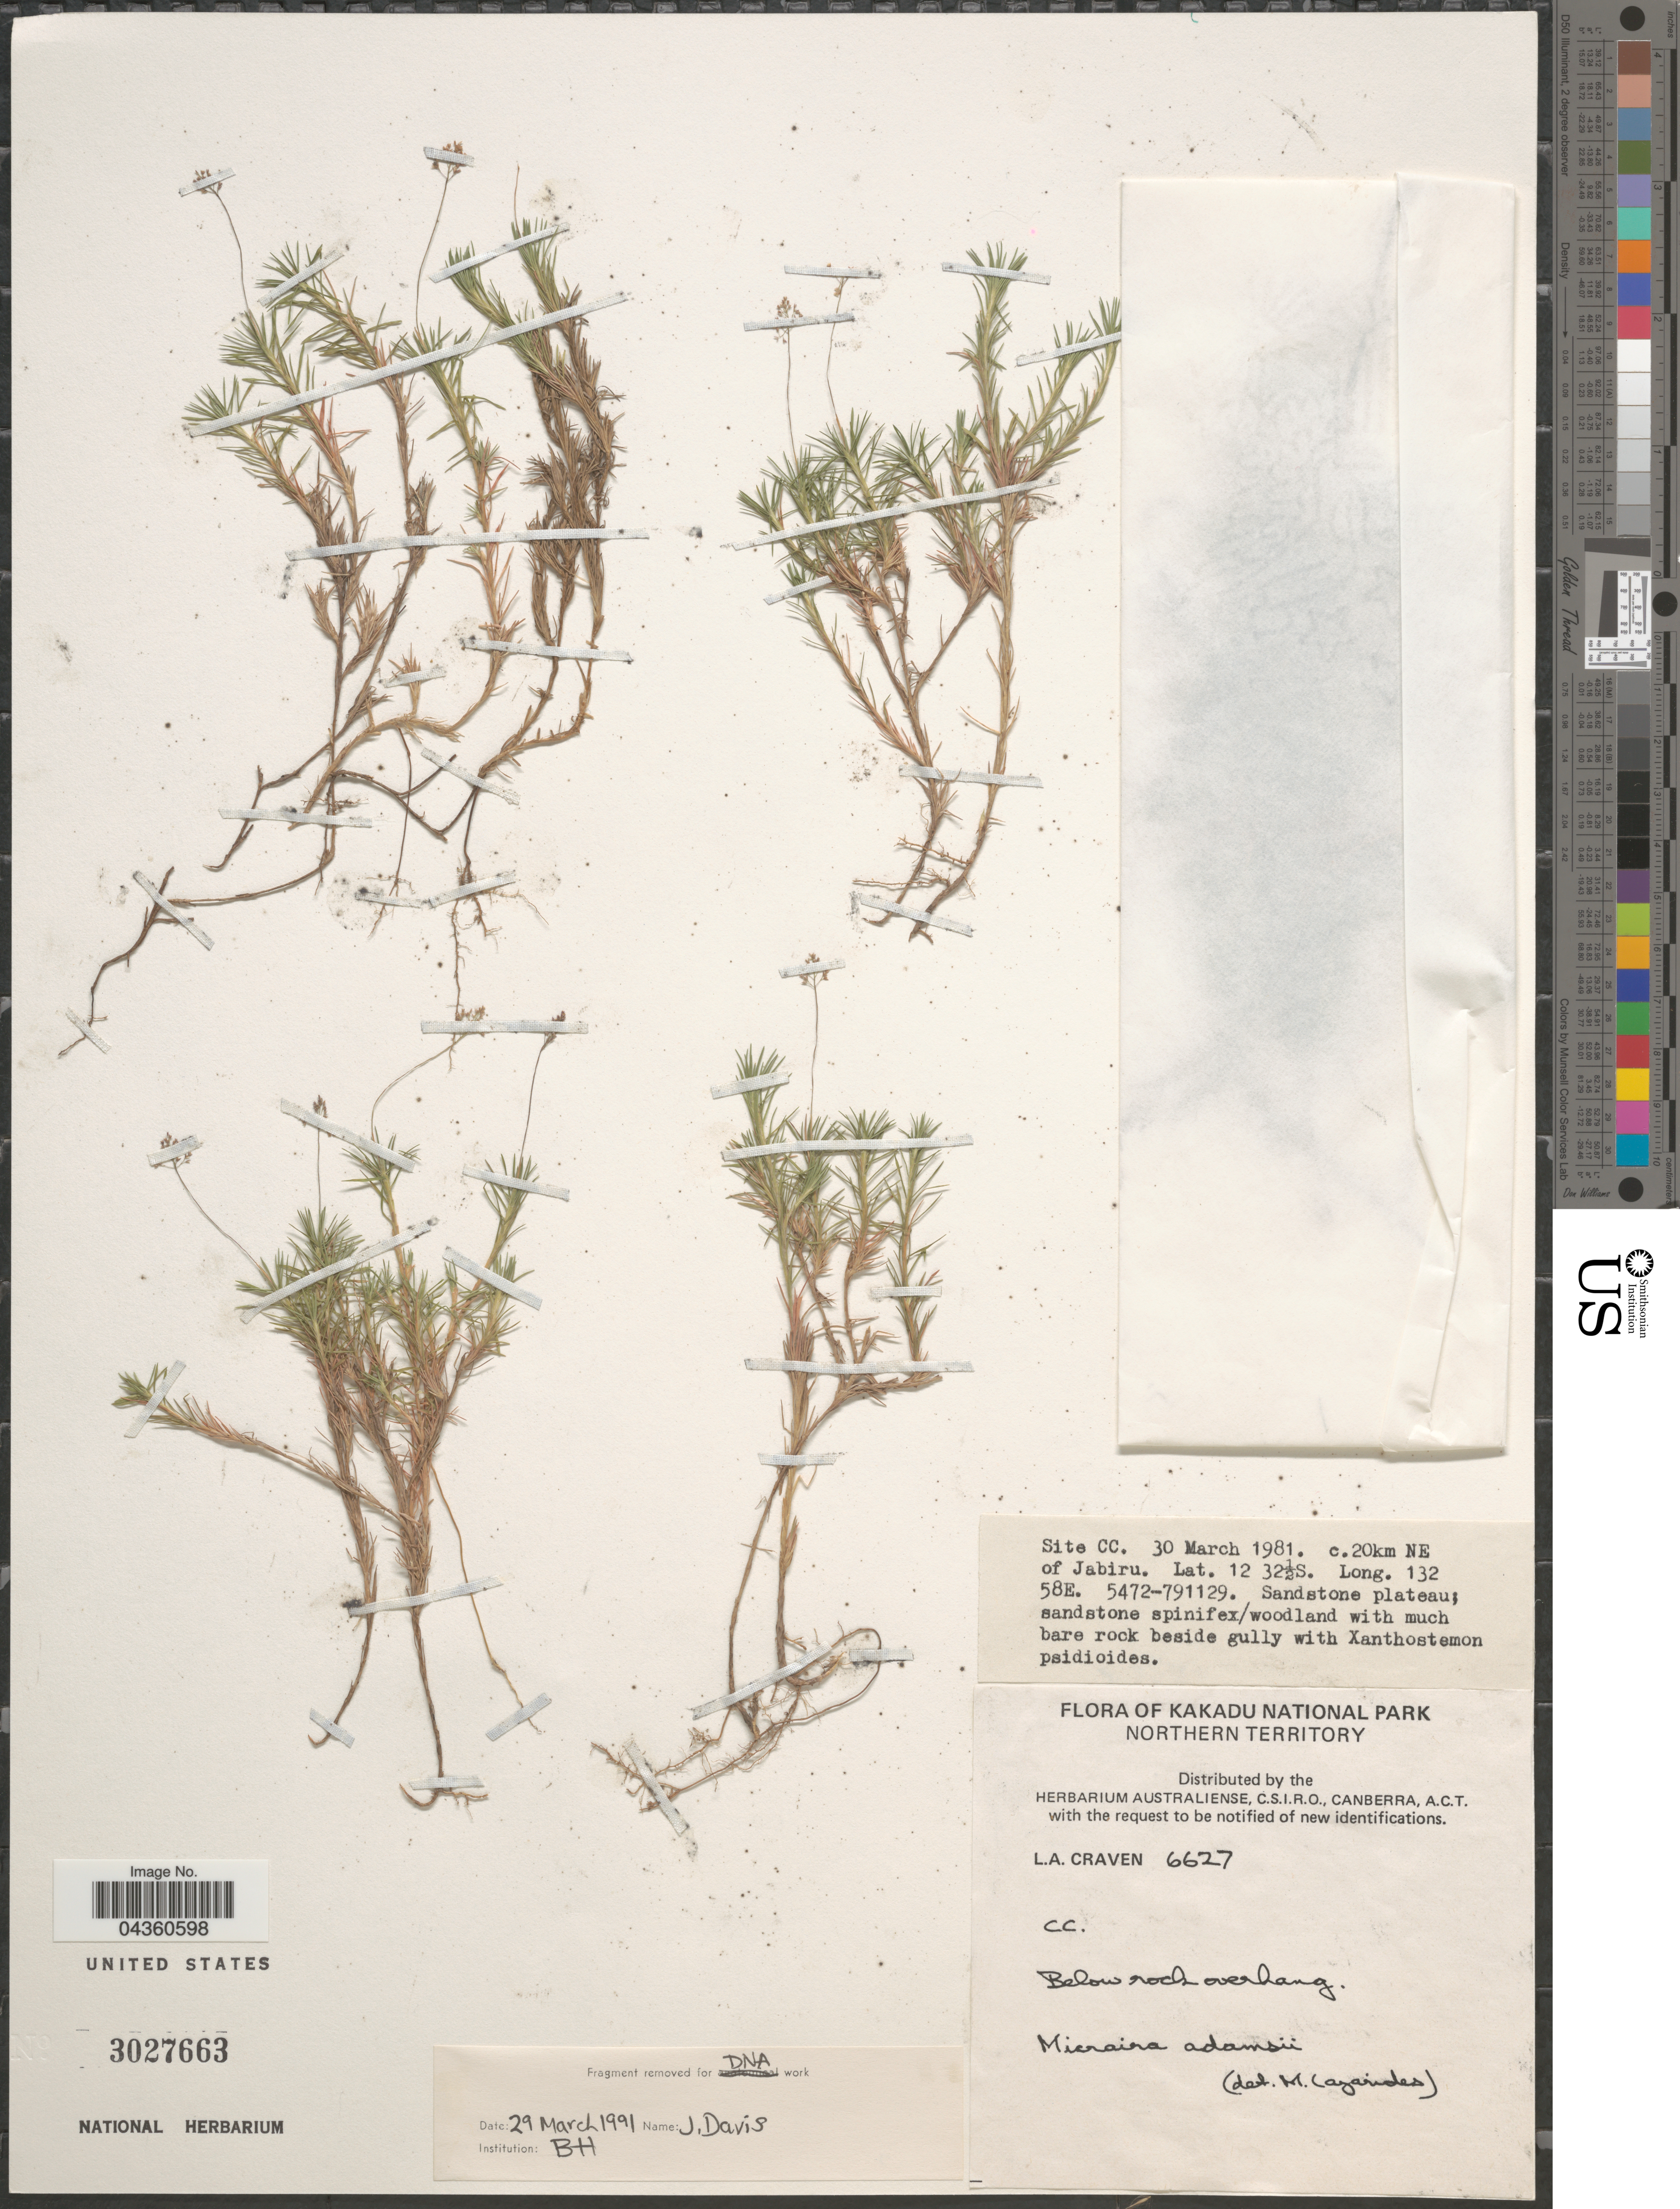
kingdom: Plantae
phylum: Tracheophyta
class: Liliopsida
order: Poales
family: Poaceae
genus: Micraira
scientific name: Micraira adamsii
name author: Lazarides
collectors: L. A. Craven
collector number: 6627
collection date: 1981-03-30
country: Australia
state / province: Northern Territory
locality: Site CC. c.20km NE of Jabiru. 5472-791129. Kadaku National Park. Below rock overhang.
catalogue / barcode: US 3027663